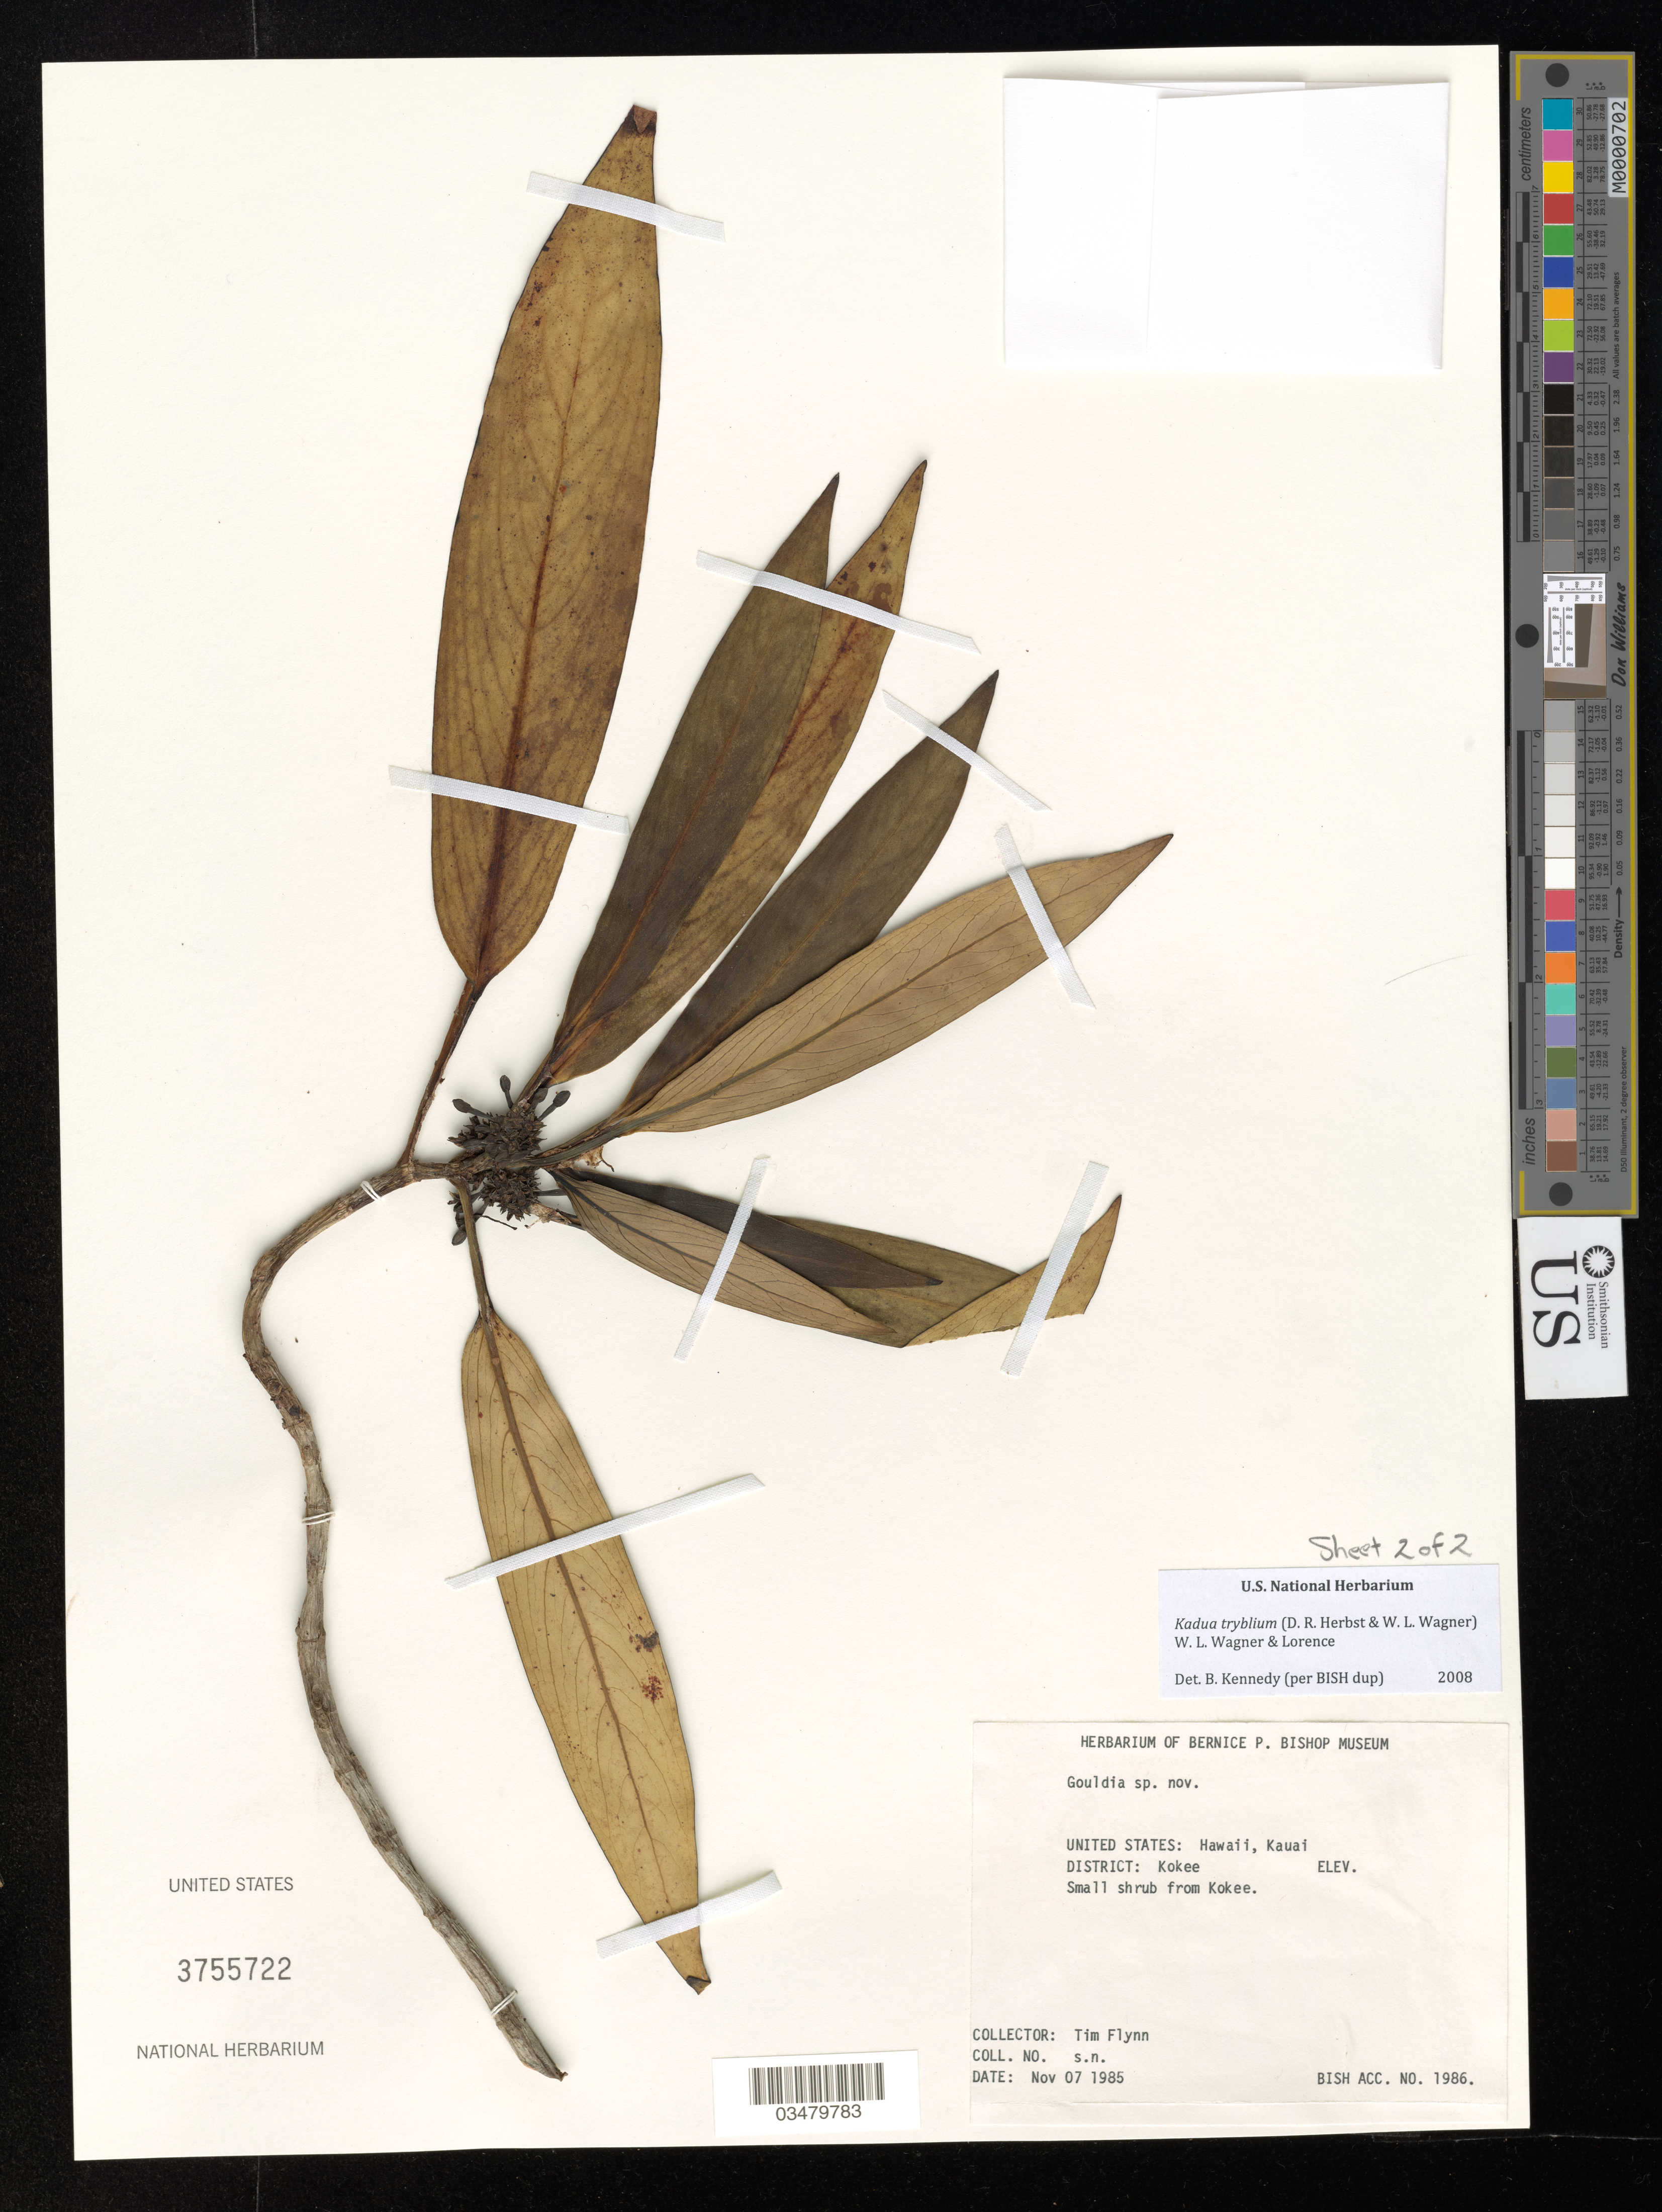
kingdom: Plantae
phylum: Tracheophyta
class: Magnoliopsida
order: Gentianales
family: Rubiaceae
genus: Kadua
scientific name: Kadua tryblium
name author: (D.R. Herbst & W.L. Wagner) W.L. Wagner & Lorence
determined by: Kennedy, B.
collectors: T. W. Flynn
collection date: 1985-11-07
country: United States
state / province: Hawaii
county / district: Kauai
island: Kaua'i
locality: Kokee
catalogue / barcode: US 3755722